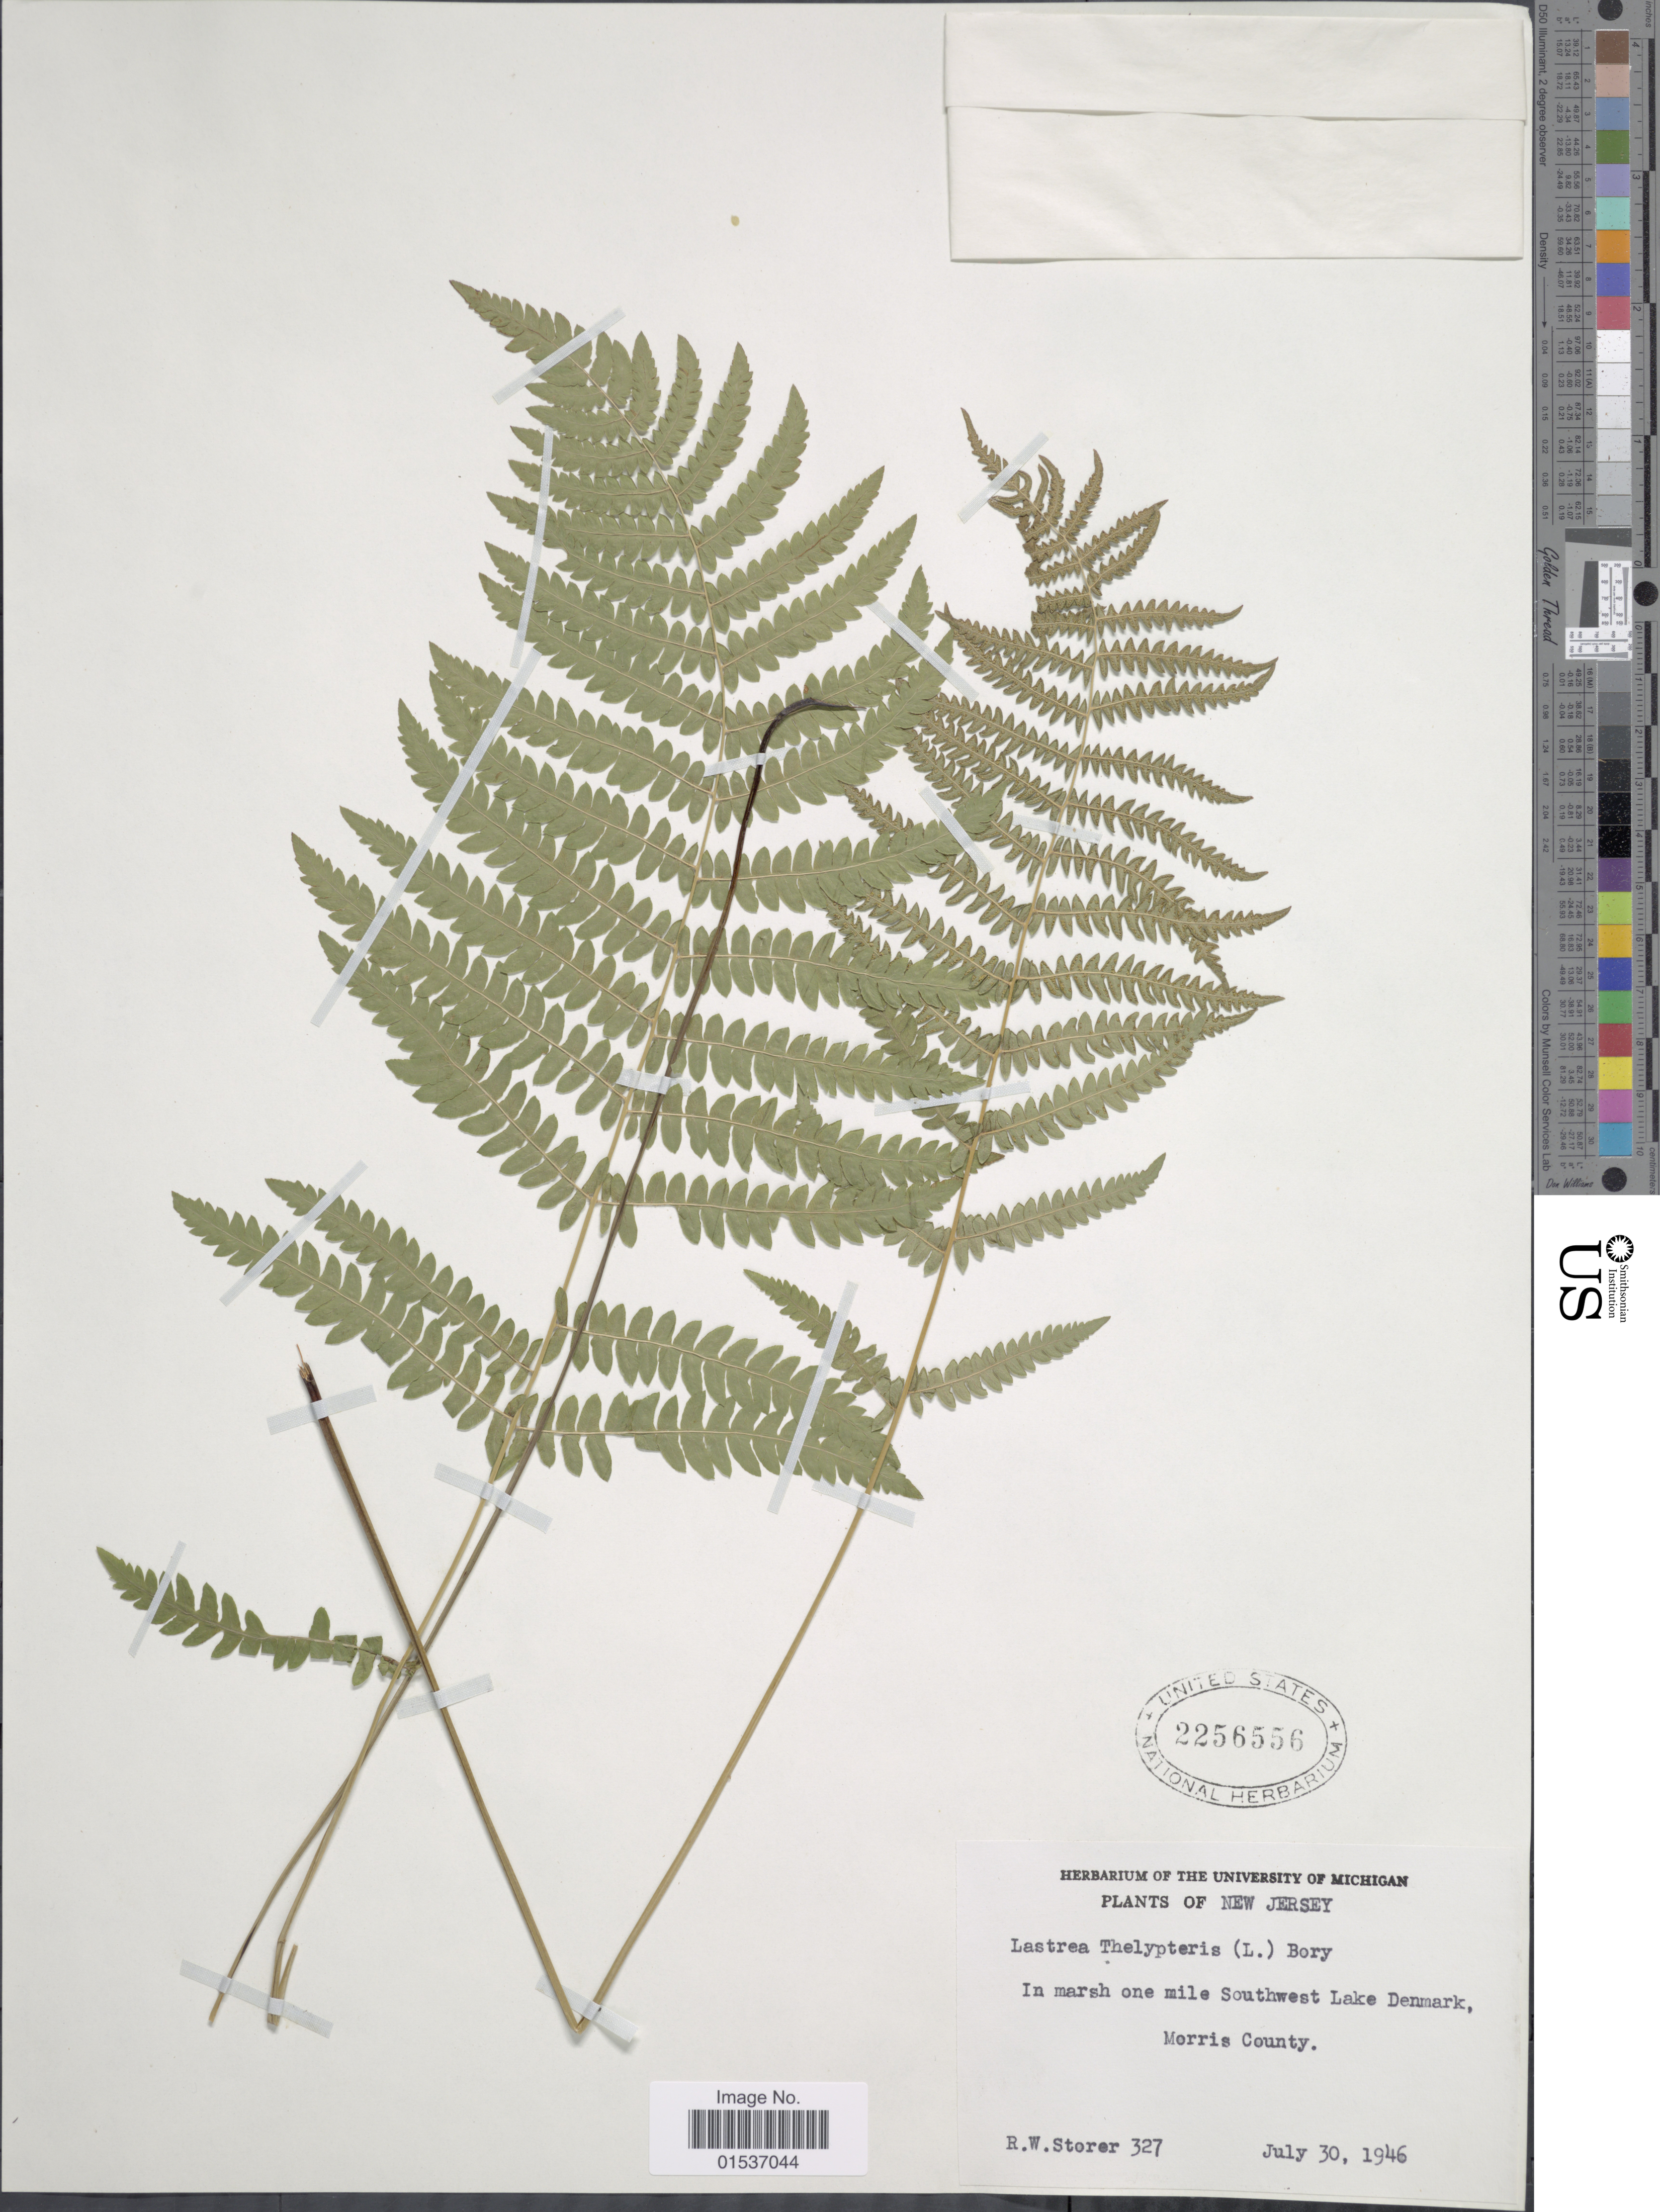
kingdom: Plantae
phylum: Tracheophyta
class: Polypodiopsida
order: Polypodiales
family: Thelypteridaceae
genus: Thelypteris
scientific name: Thelypteris palustris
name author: (Salisb.) Schott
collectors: R. Storer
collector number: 327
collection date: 1946-07-30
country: United States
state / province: New Jersey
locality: New Jersey, One mile Southwest Lake Denmark, Morris County.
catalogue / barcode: US 2256556